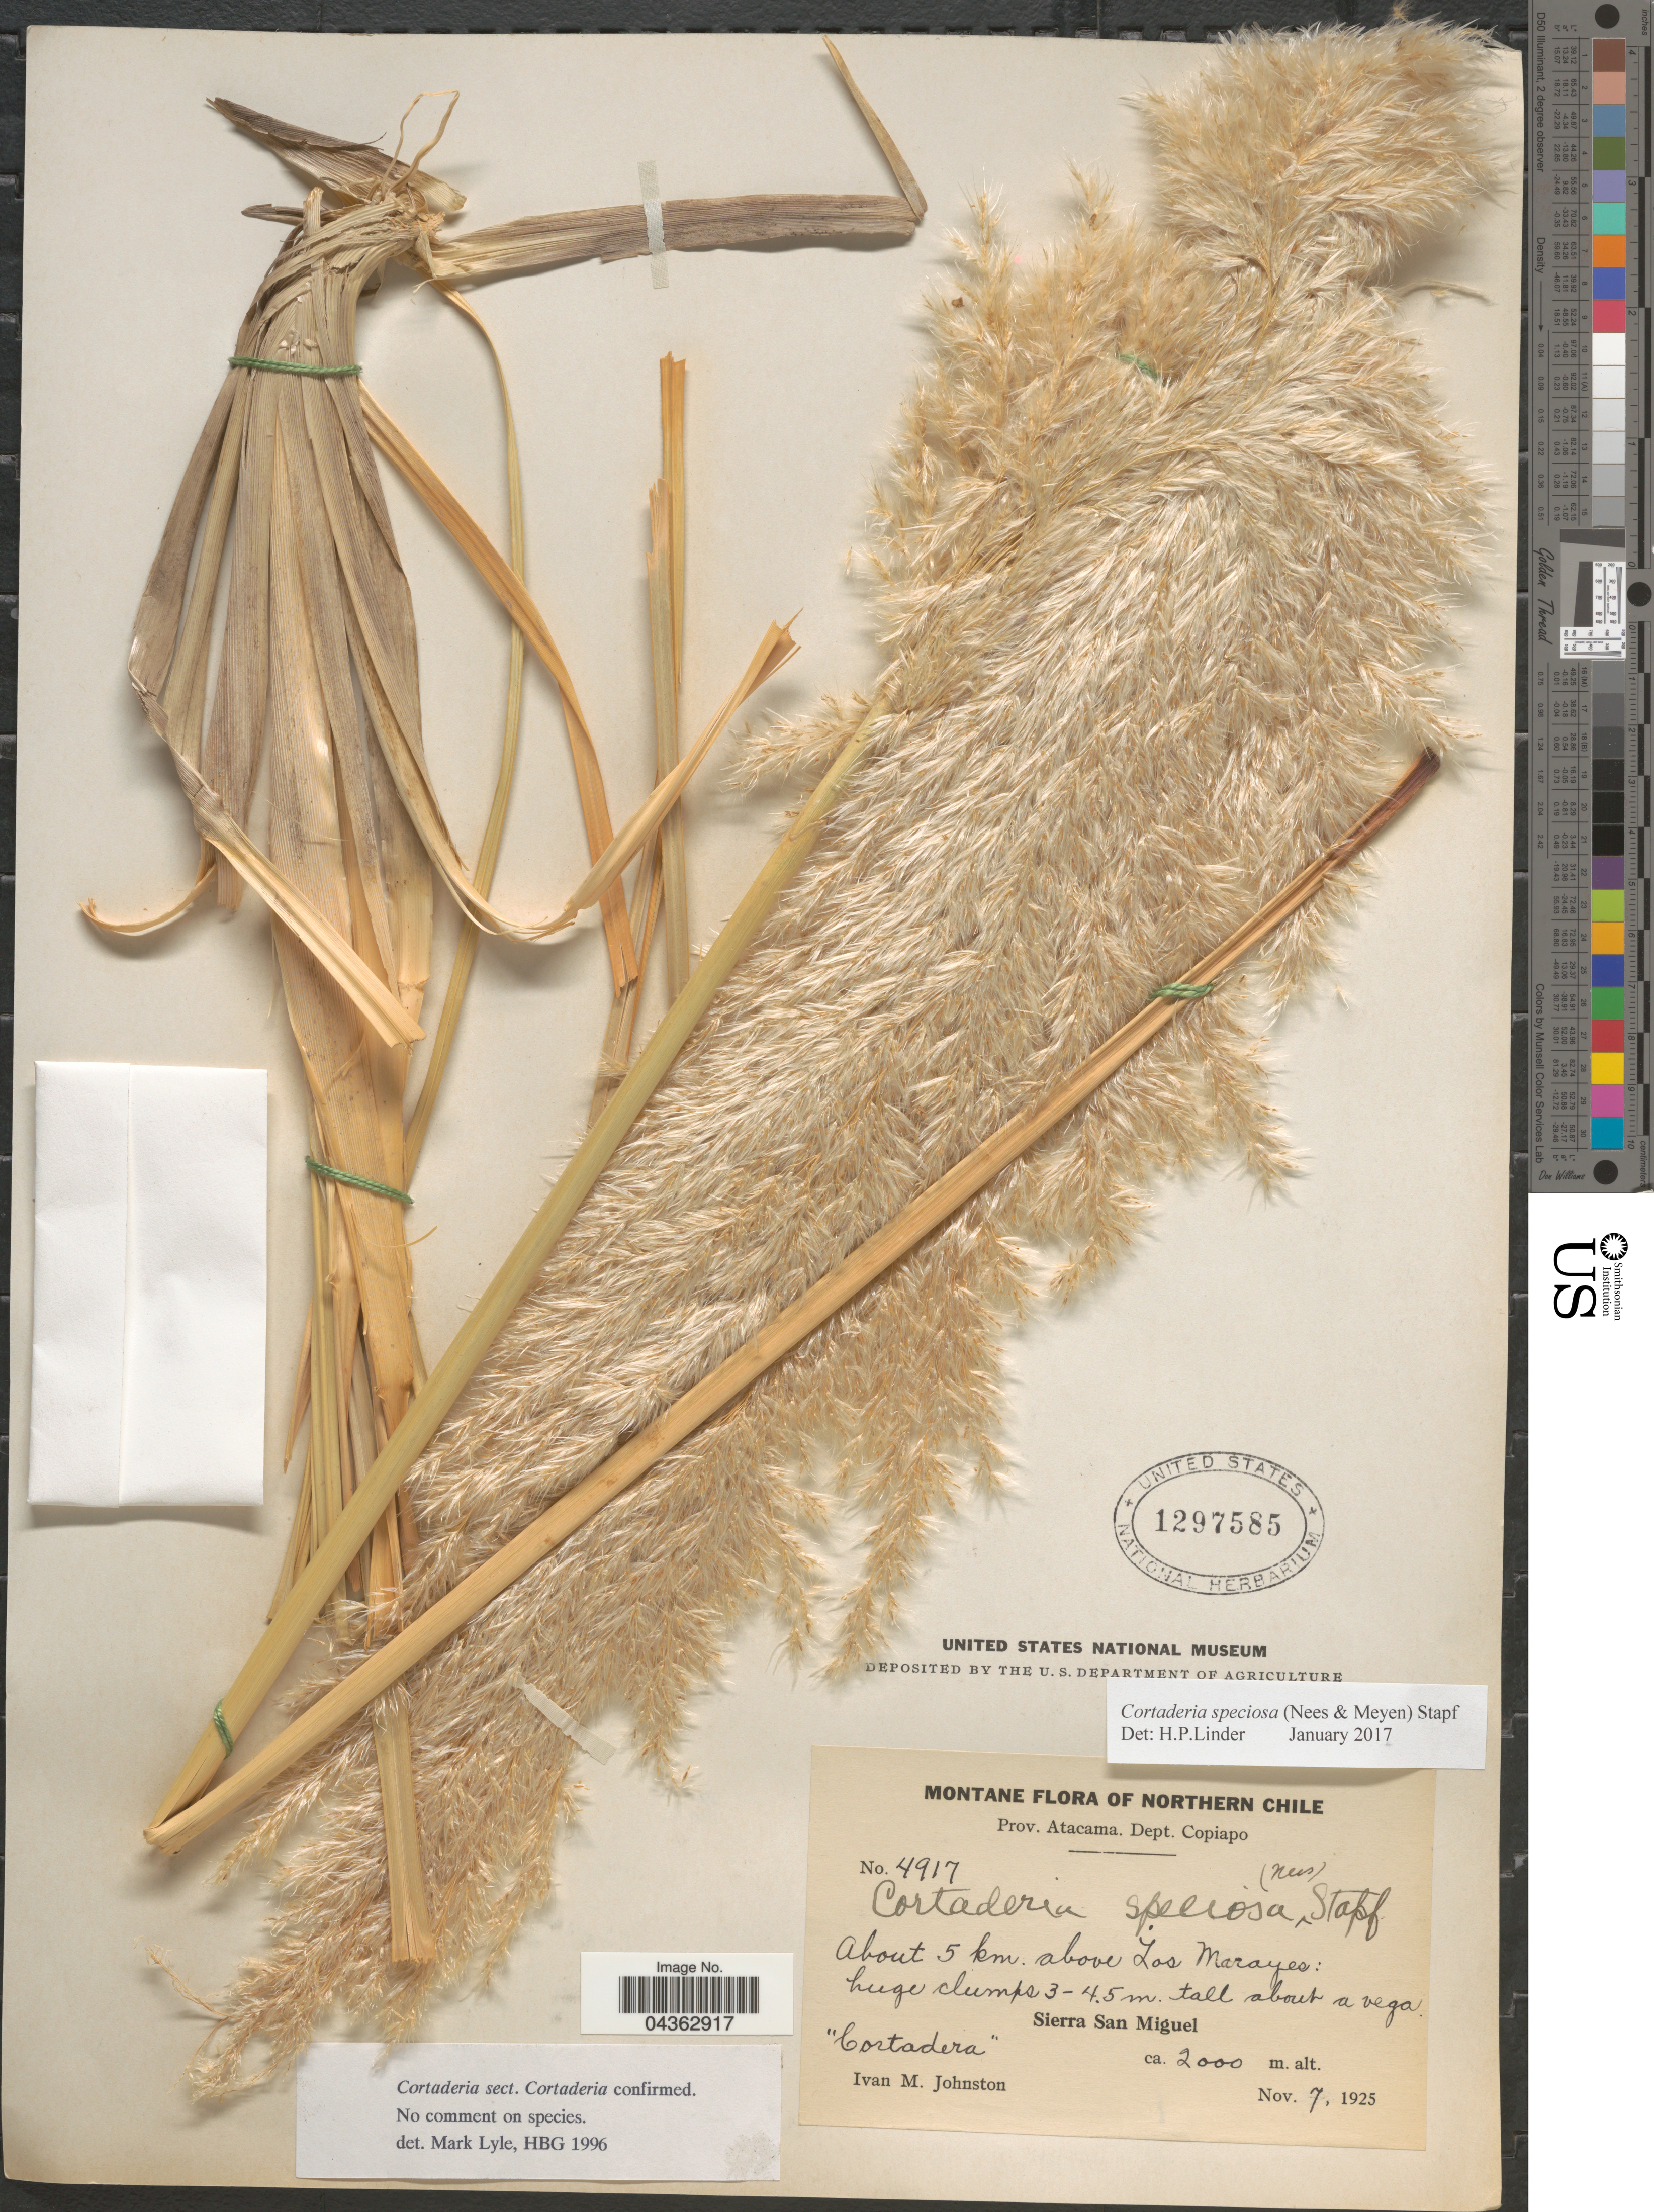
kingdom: Plantae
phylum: Tracheophyta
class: Liliopsida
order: Poales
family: Poaceae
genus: Cortaderia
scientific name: Cortaderia speciosa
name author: (Nees) Stapf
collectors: I.M. Johnston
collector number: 4917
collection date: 1925-11-07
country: Chile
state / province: Atacama (III)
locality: Montane of Northern Chile. About 5 km. above Los Marayes. Sierra San Miguel. "Cortadera".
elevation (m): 2000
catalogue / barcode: US 1297585